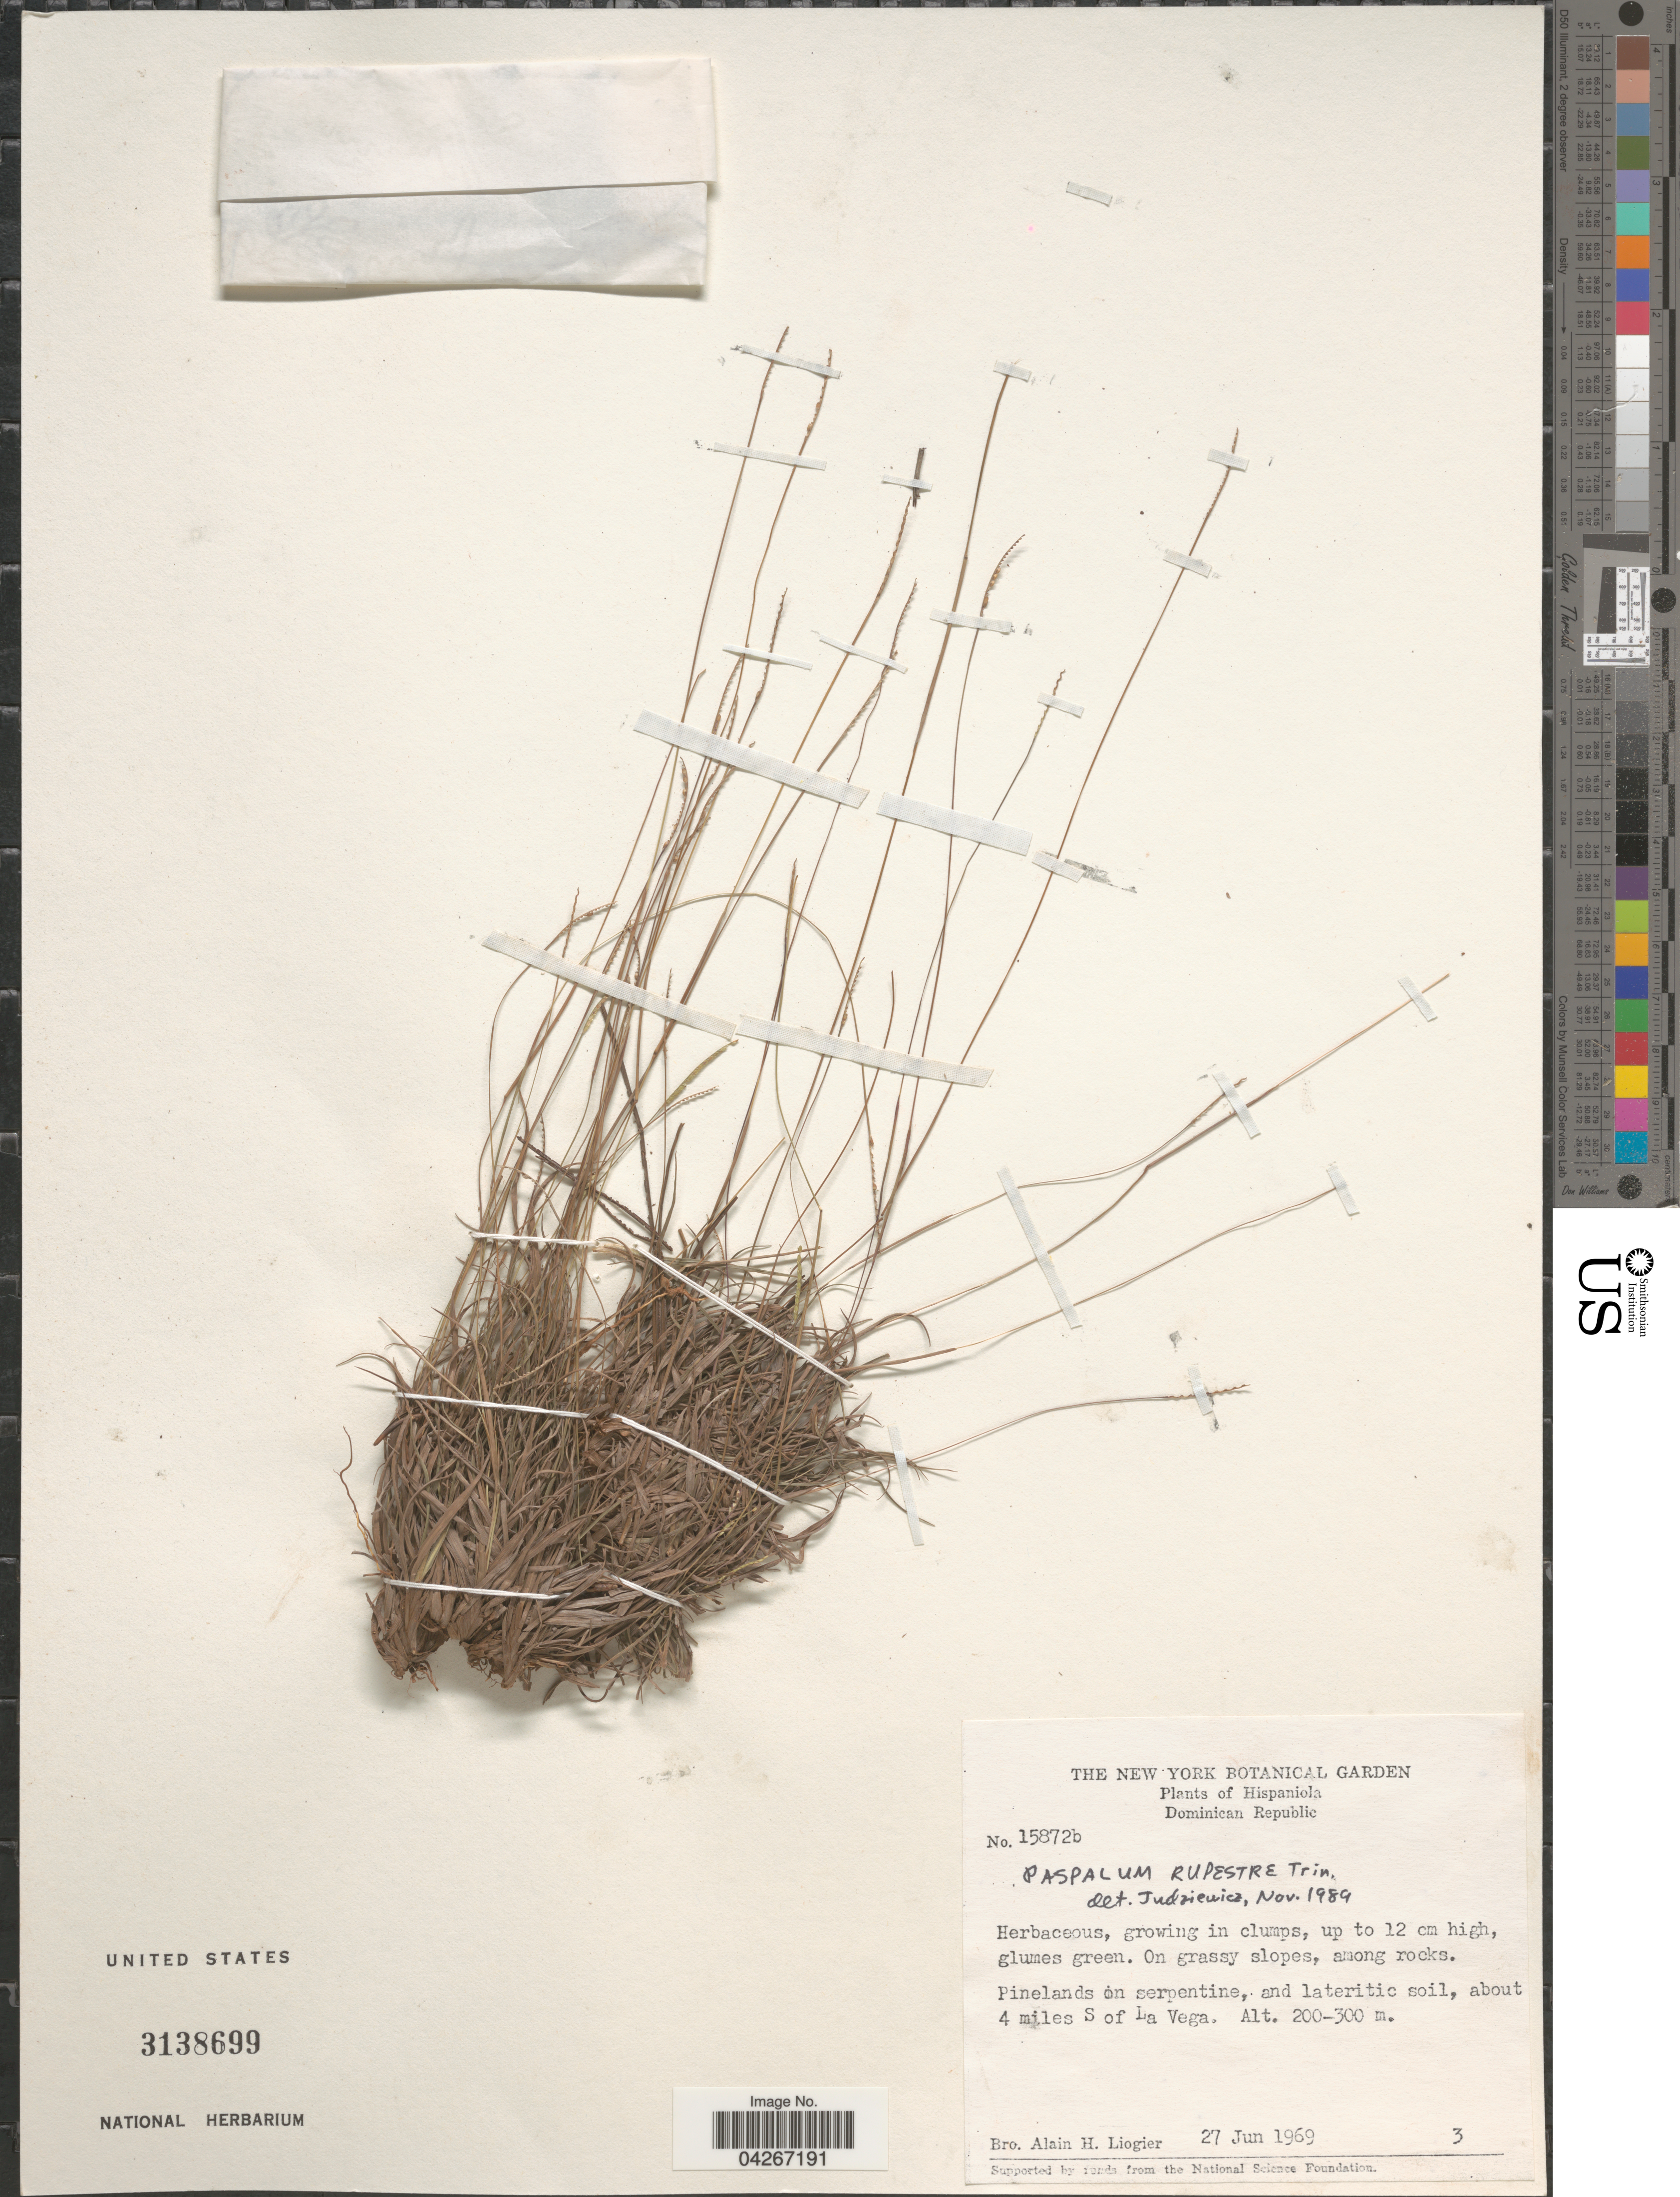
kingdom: Plantae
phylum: Tracheophyta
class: Liliopsida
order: Poales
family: Poaceae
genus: Paspalum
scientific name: Paspalum rupestre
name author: Trin.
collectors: A. H. Liogier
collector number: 15872b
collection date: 1969-06-27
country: Dominican Republic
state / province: La Vega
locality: Hispaniola. About 4 miles S of La Vega.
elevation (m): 200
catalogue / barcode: US 3138699